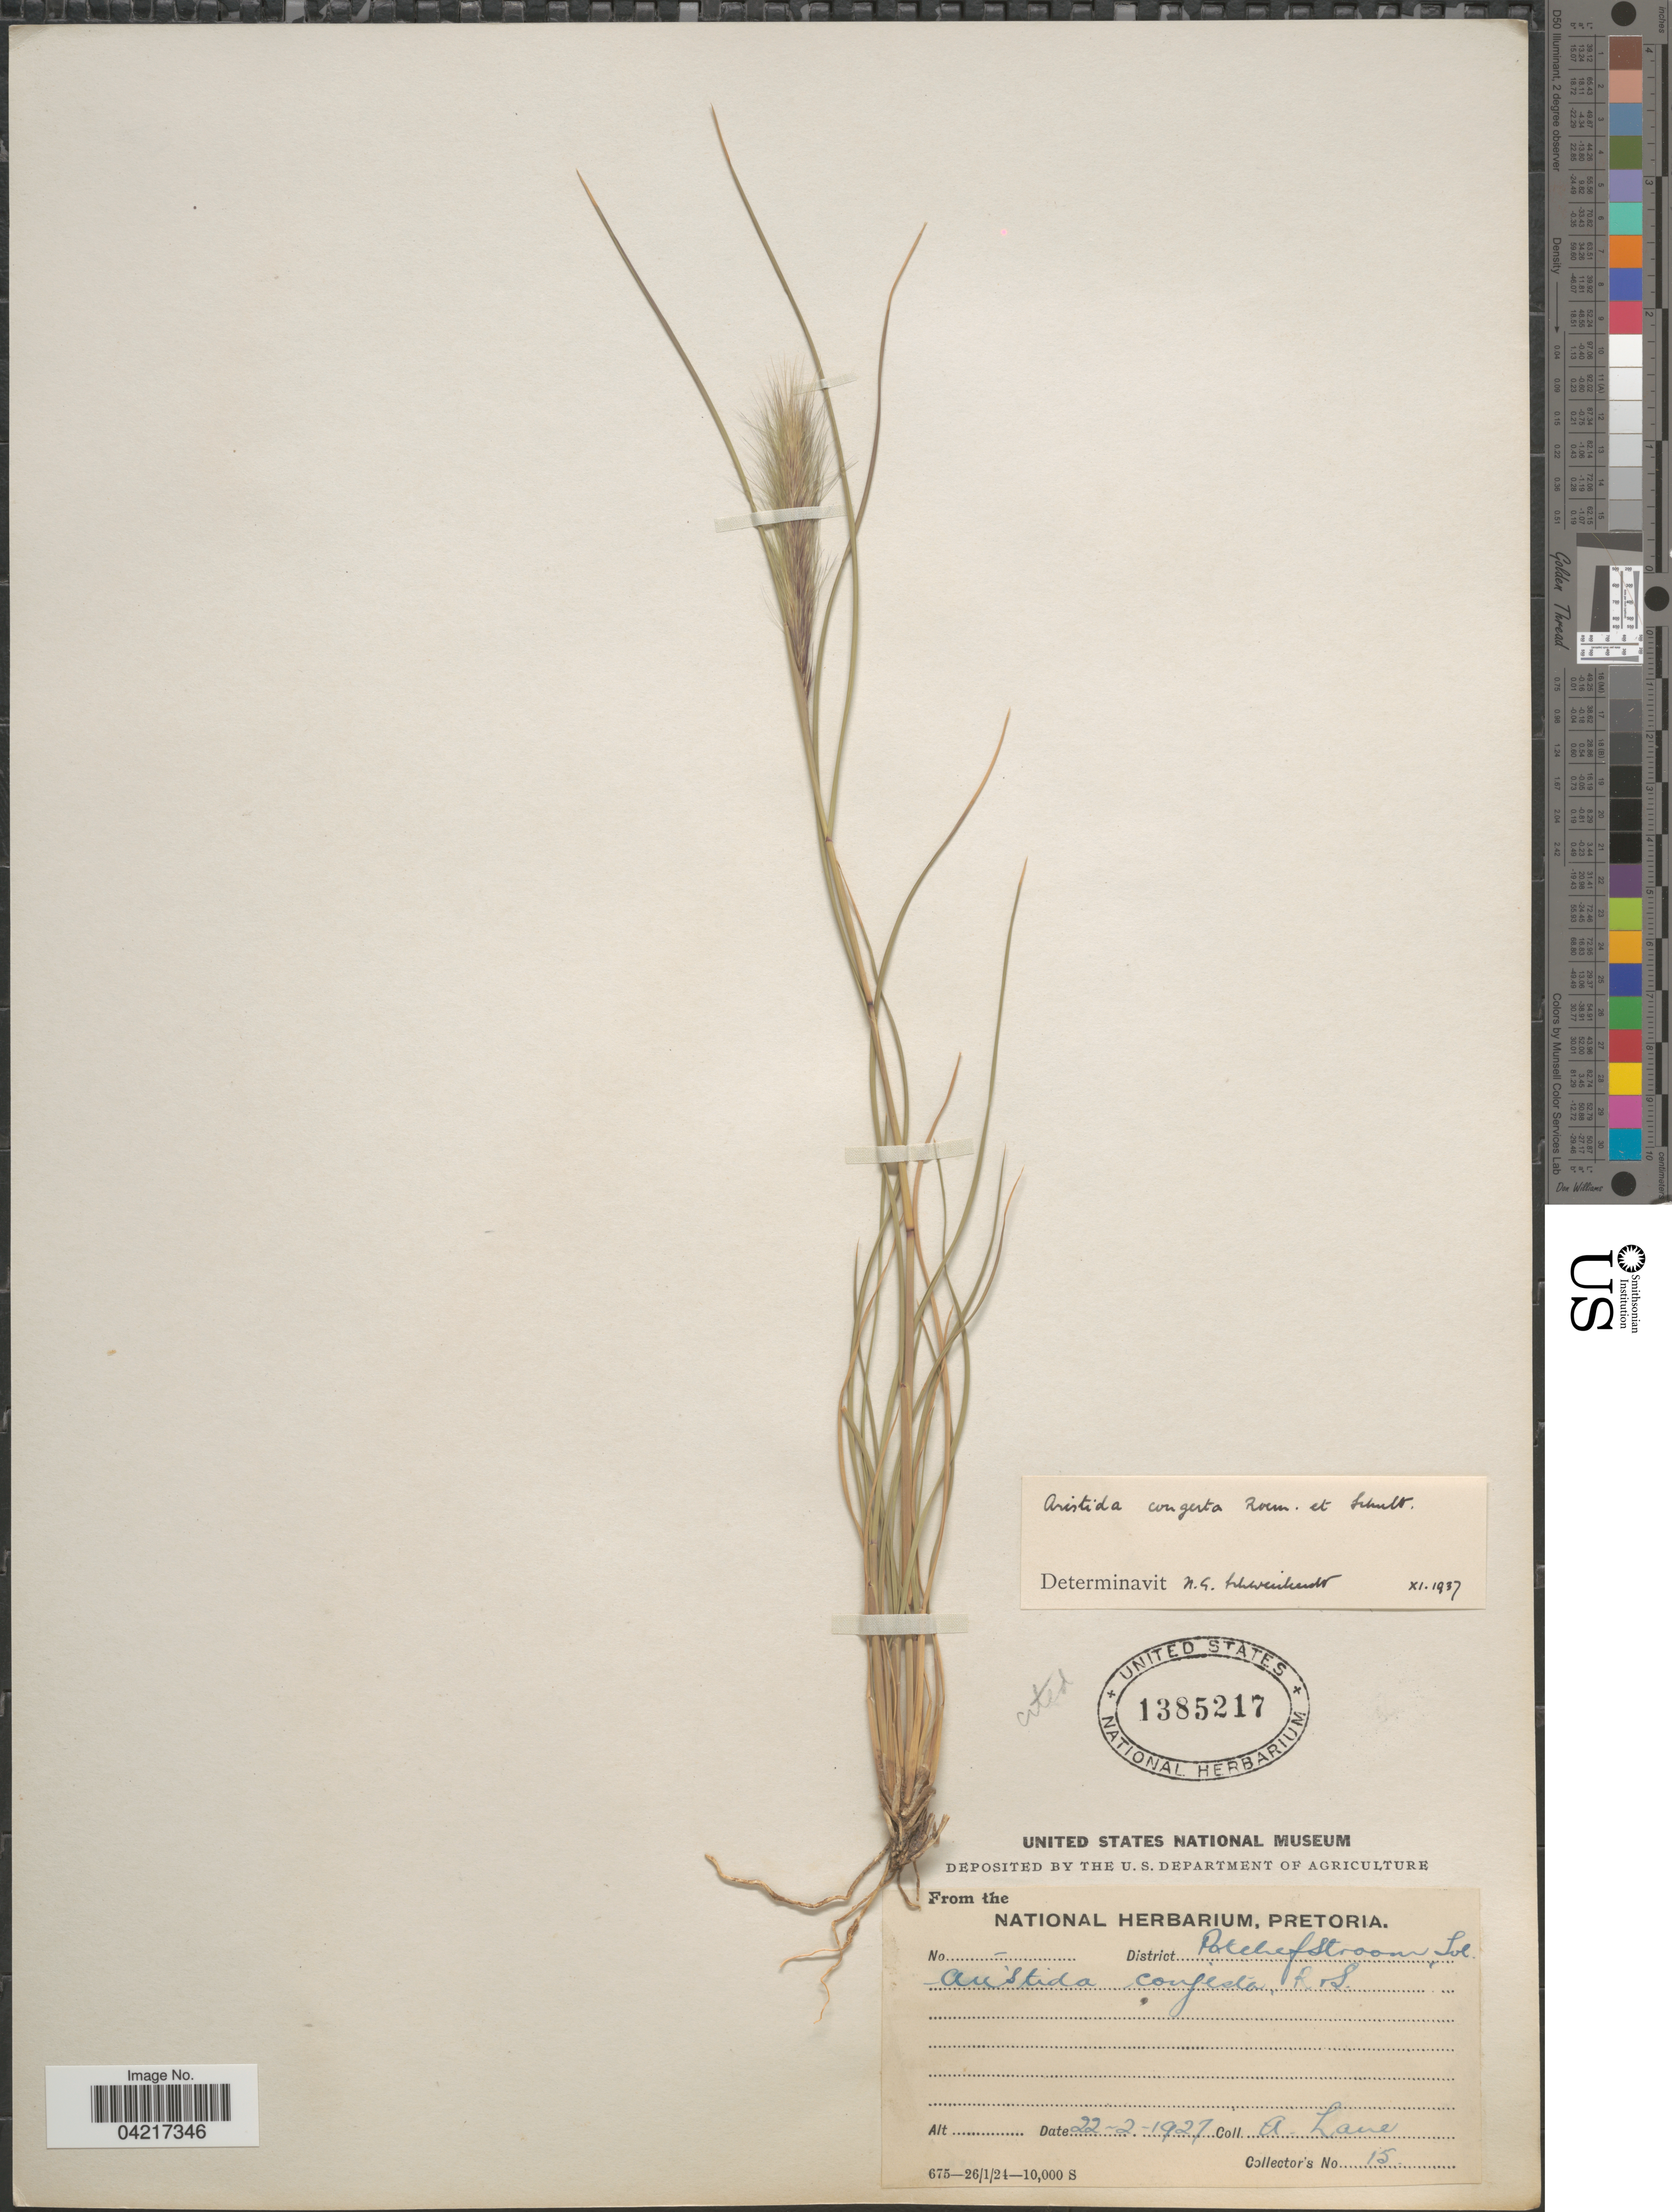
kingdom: Plantae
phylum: Tracheophyta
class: Liliopsida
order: Poales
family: Poaceae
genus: Aristida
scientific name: Aristida congesta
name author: Roem. & Schult.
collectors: A. Lane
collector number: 15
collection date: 1927-02-22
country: South Africa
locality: District Potchefstroom, Tvl.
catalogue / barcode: US 1385217